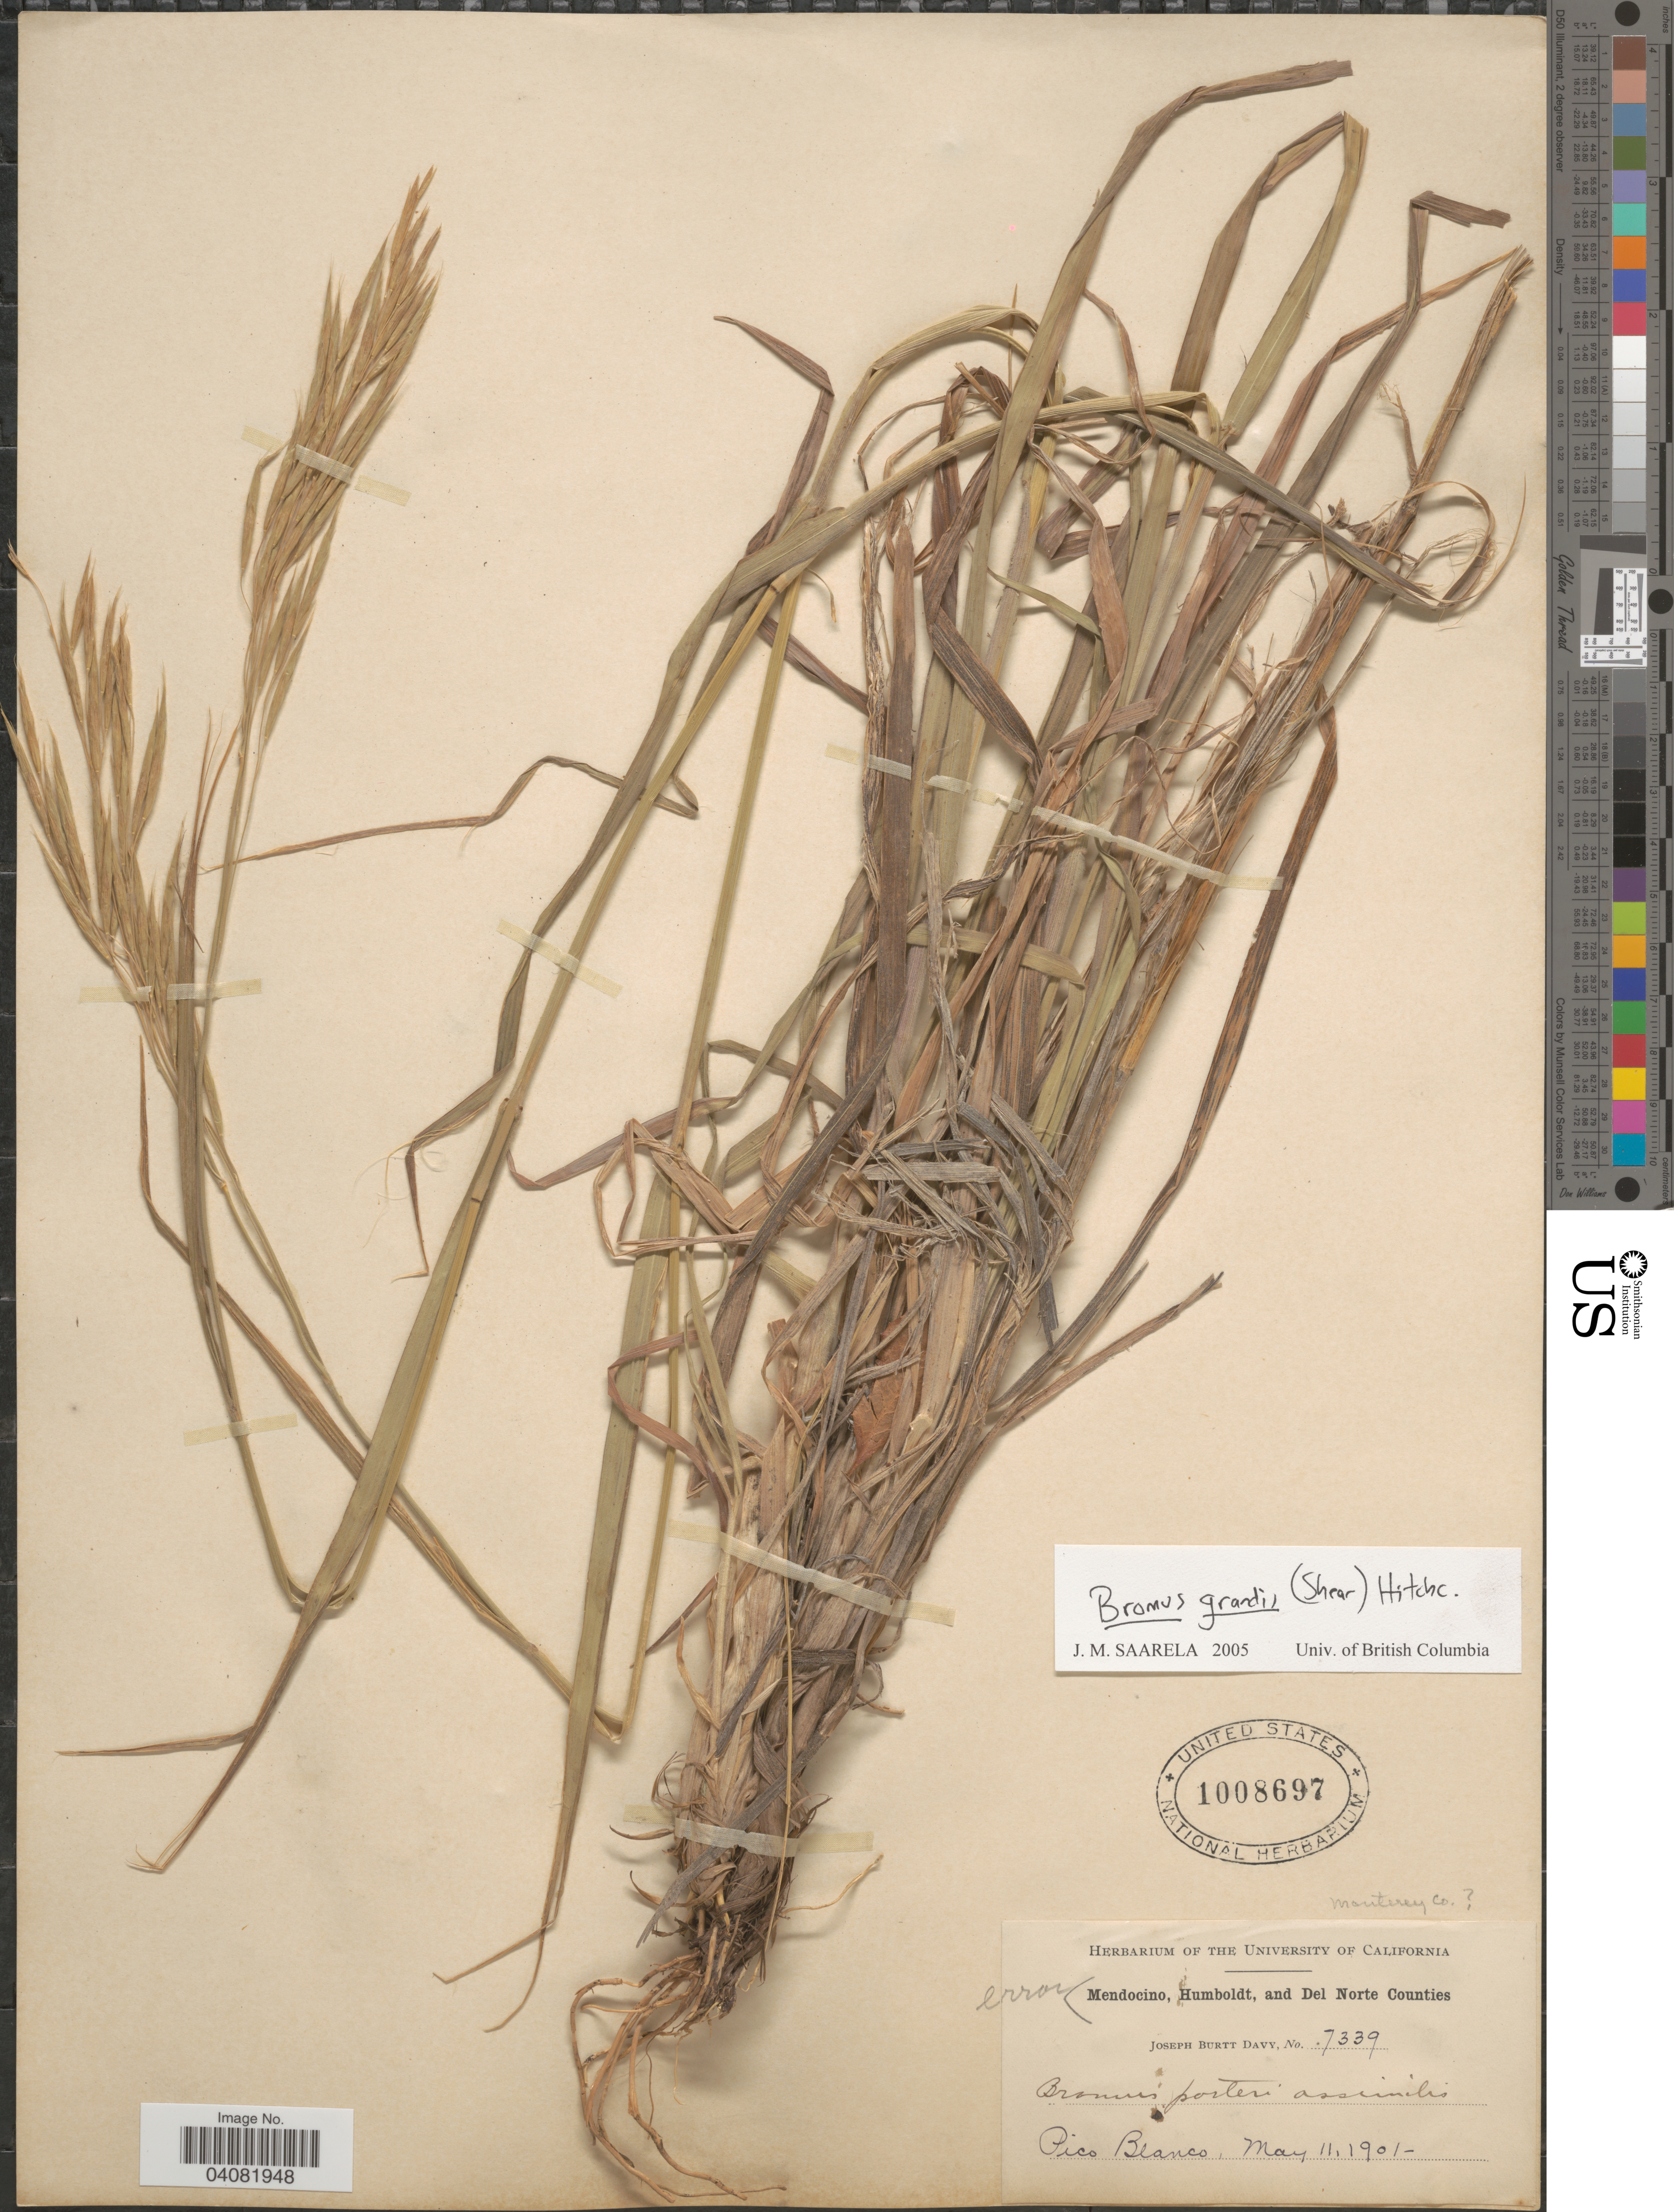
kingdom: Plantae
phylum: Tracheophyta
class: Liliopsida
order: Poales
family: Poaceae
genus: Bromus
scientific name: Bromus grandis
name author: (Shear) Hitchc.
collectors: J. Burtt Davy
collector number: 7339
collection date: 1901-05-11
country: United States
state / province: California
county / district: Monterey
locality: Mendocino, Humboldt, and Del Norte Counties. Monterey Co. Pico Blanco.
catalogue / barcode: US 1008697